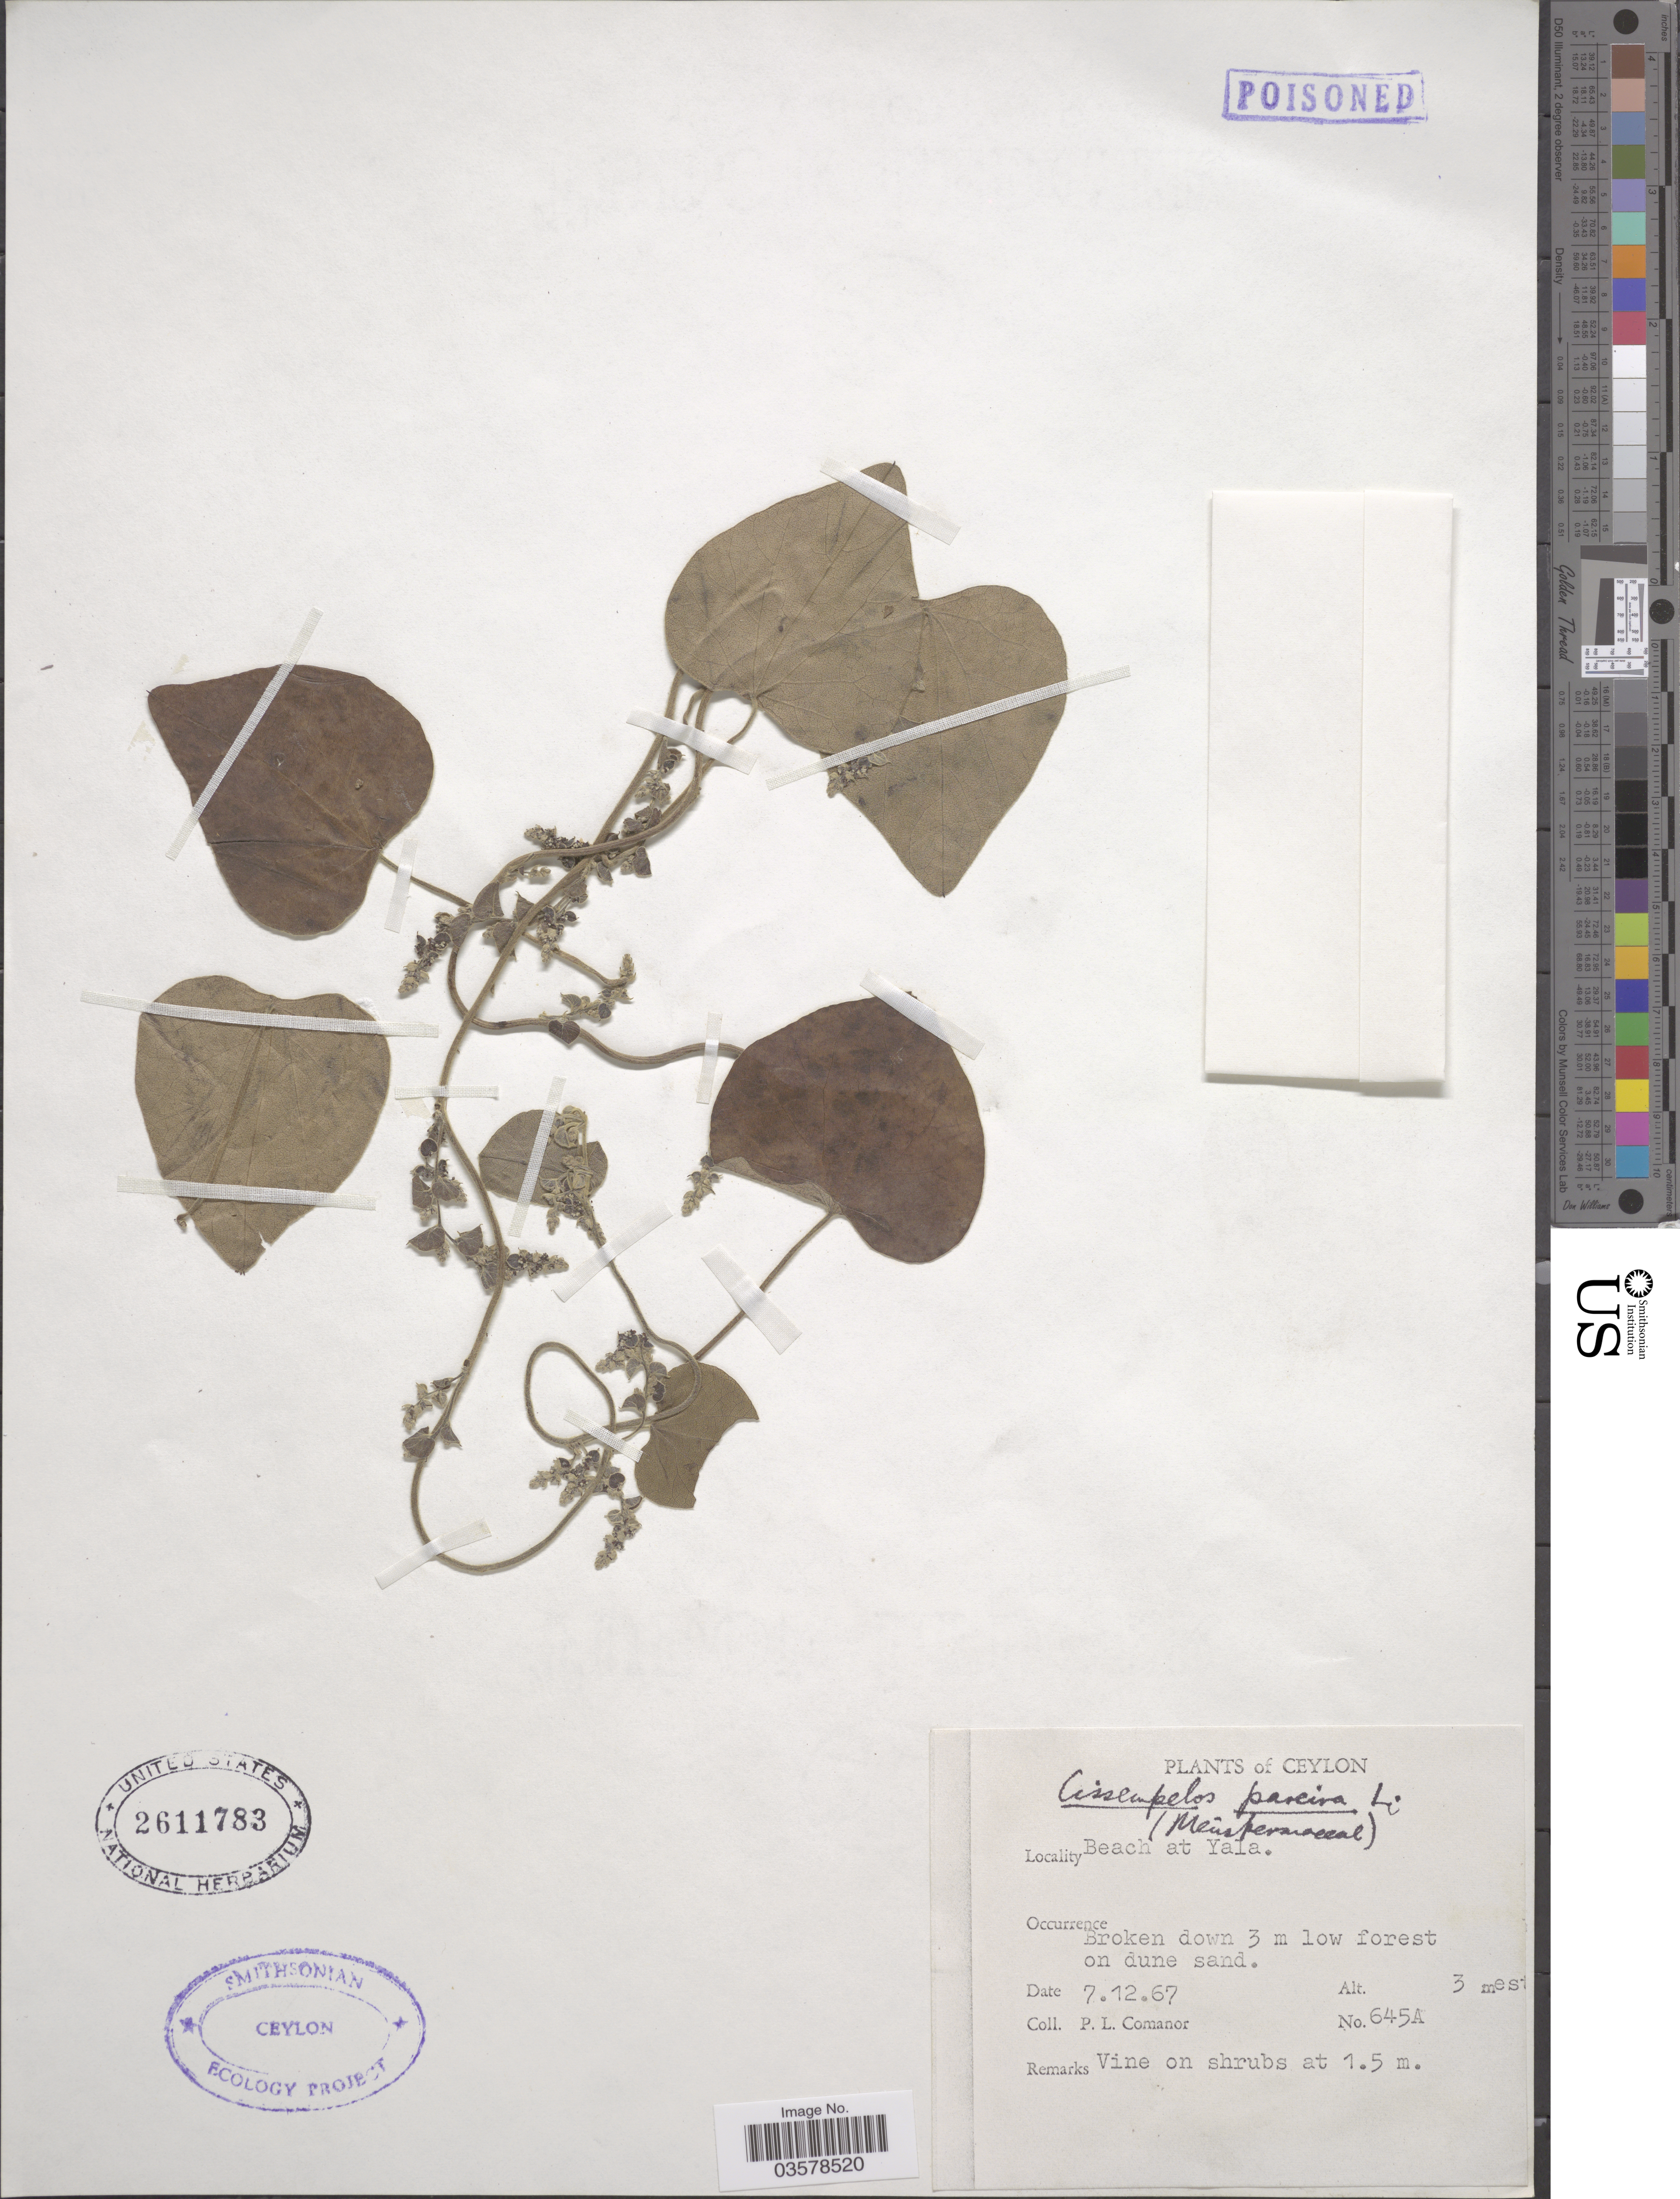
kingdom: Plantae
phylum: Tracheophyta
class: Magnoliopsida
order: Ranunculales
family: Menispermaceae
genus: Cissampelos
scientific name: Cissampelos pareira var. hirsuta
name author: (Buch.-Ham. ex DC.) Forman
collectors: P. Comanor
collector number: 645A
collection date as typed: Transcribed d/m/y: 7/12/67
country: Sri Lanka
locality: Ceylon. Beach at Yala.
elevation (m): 3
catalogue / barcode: US 2611783